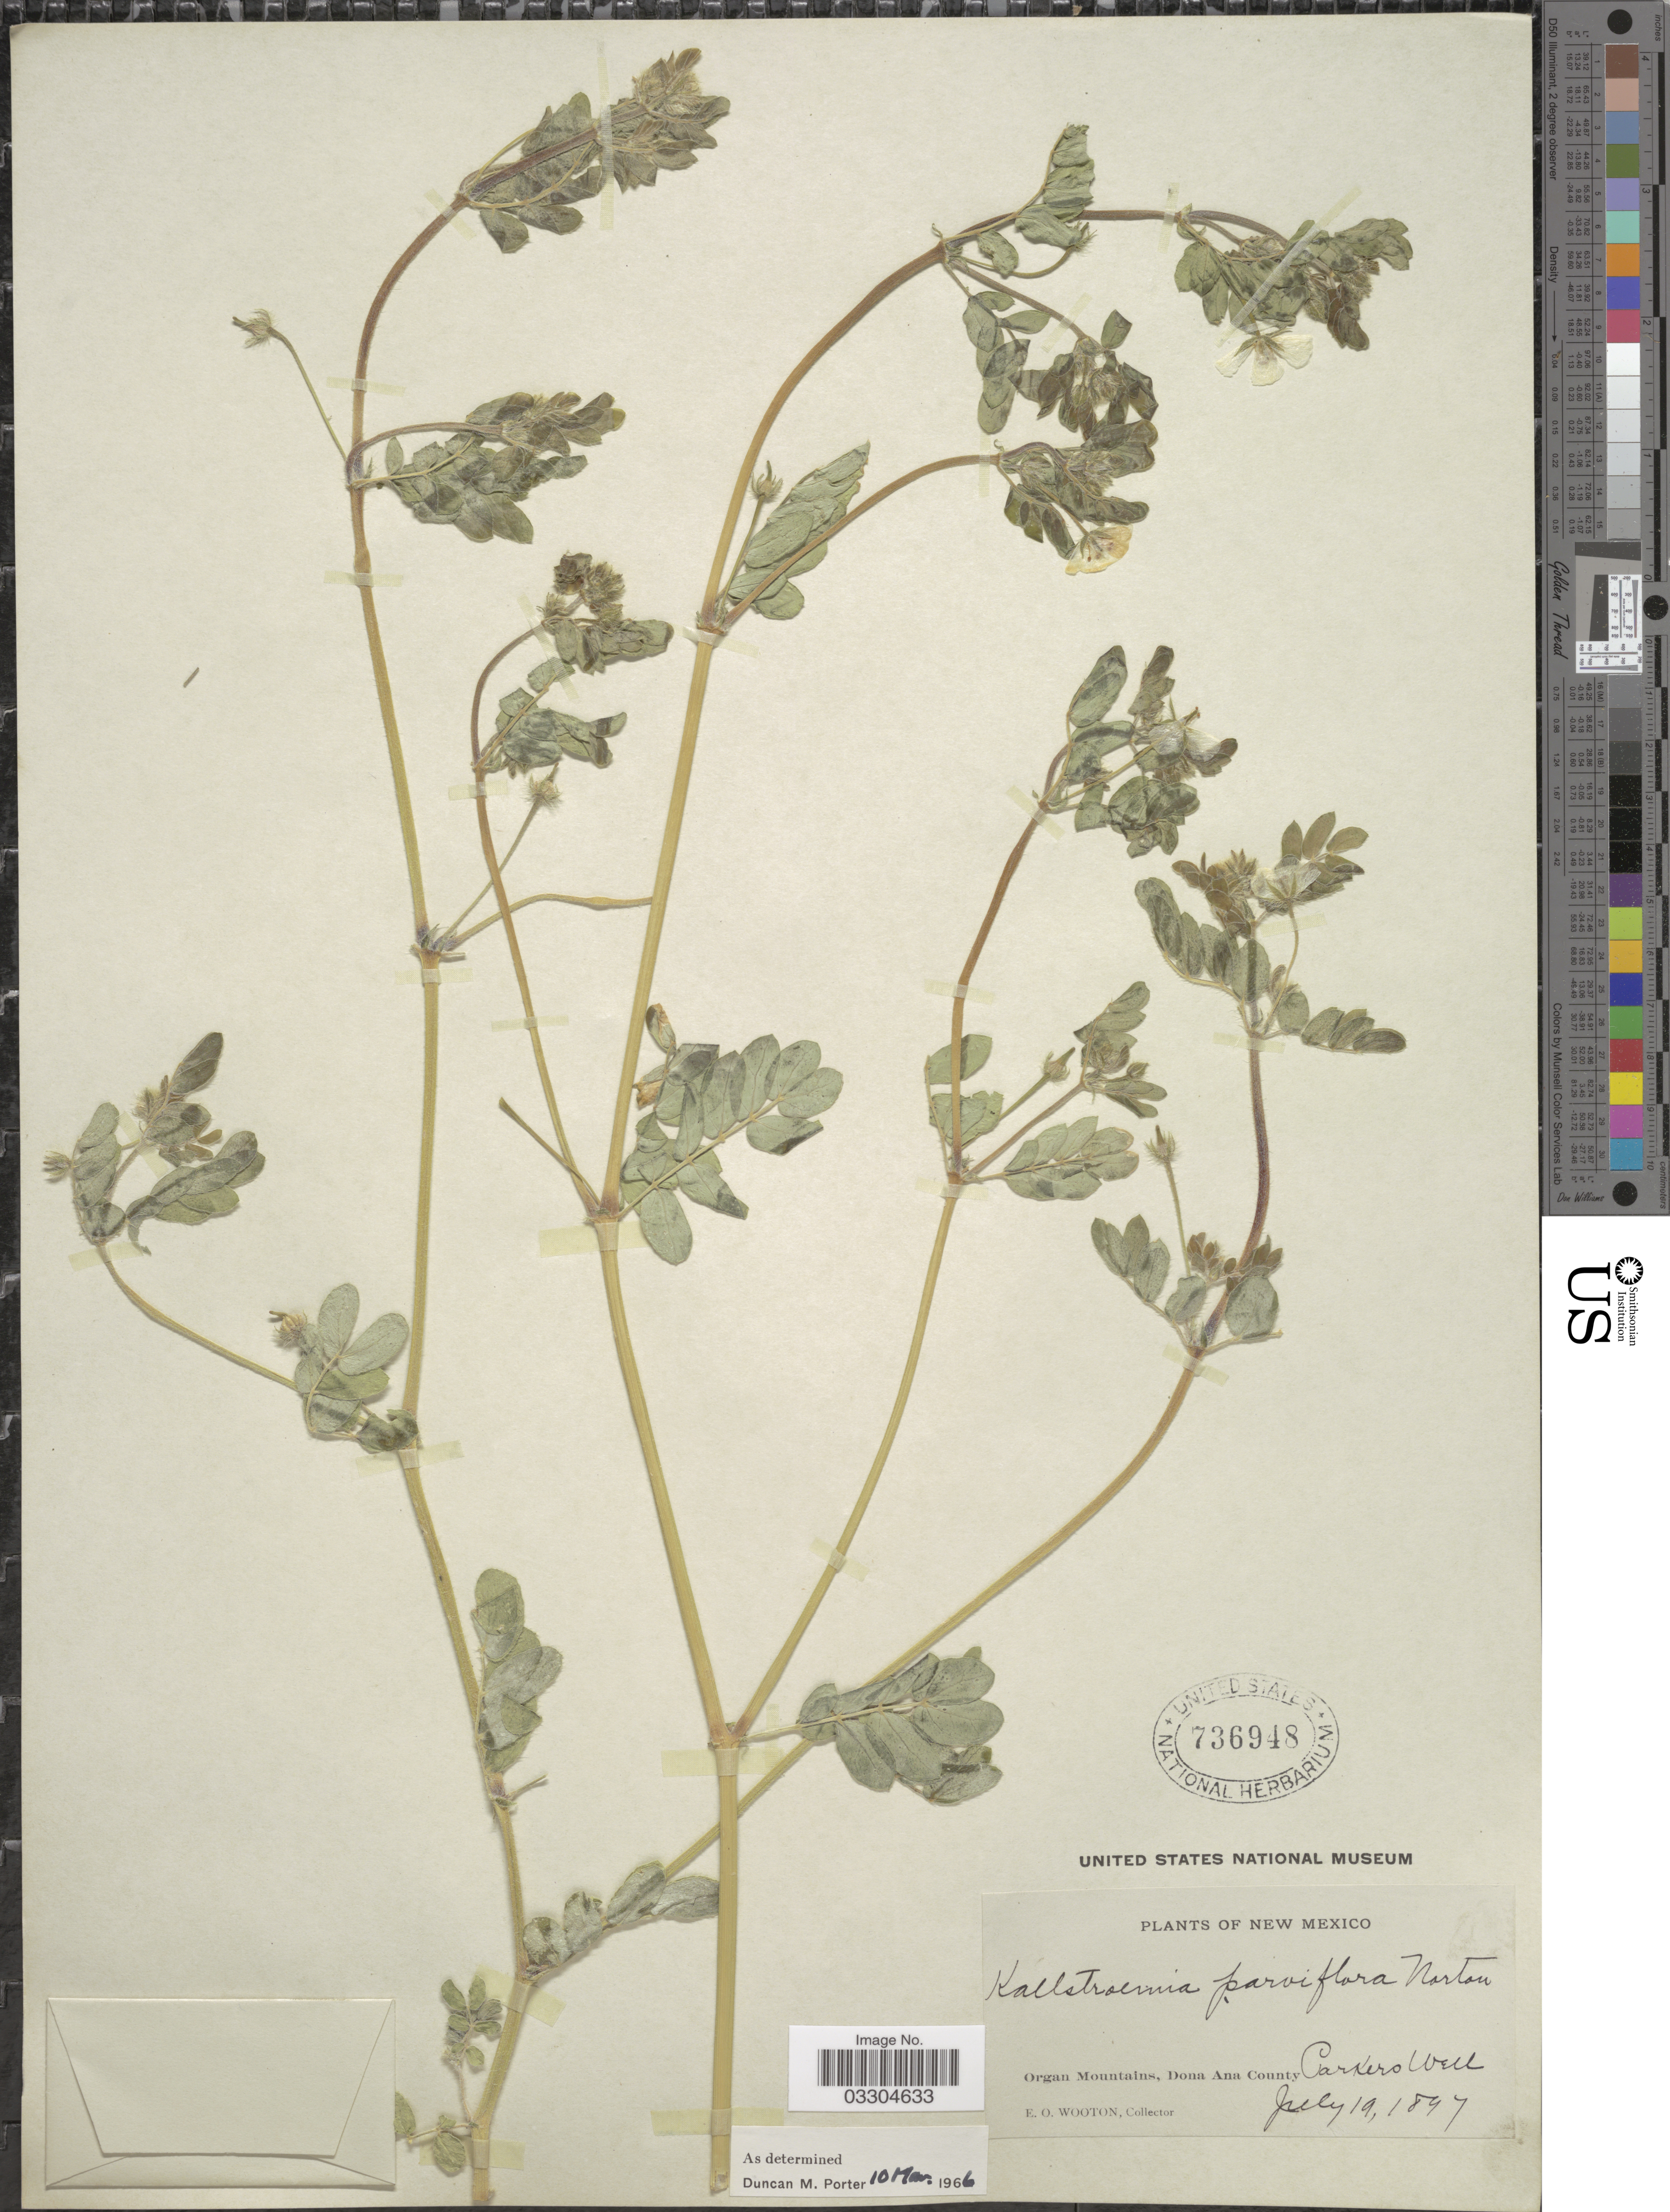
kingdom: Plantae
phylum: Tracheophyta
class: Magnoliopsida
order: Zygophyllales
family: Zygophyllaceae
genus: Kallstroemia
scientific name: Kallstroemia parviflora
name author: Norton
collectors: E. O. Wooton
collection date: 1897-07-19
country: United States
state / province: New Mexico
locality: Organ Mountains, Dona Ana County, Parkers Well.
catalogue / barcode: US 736948